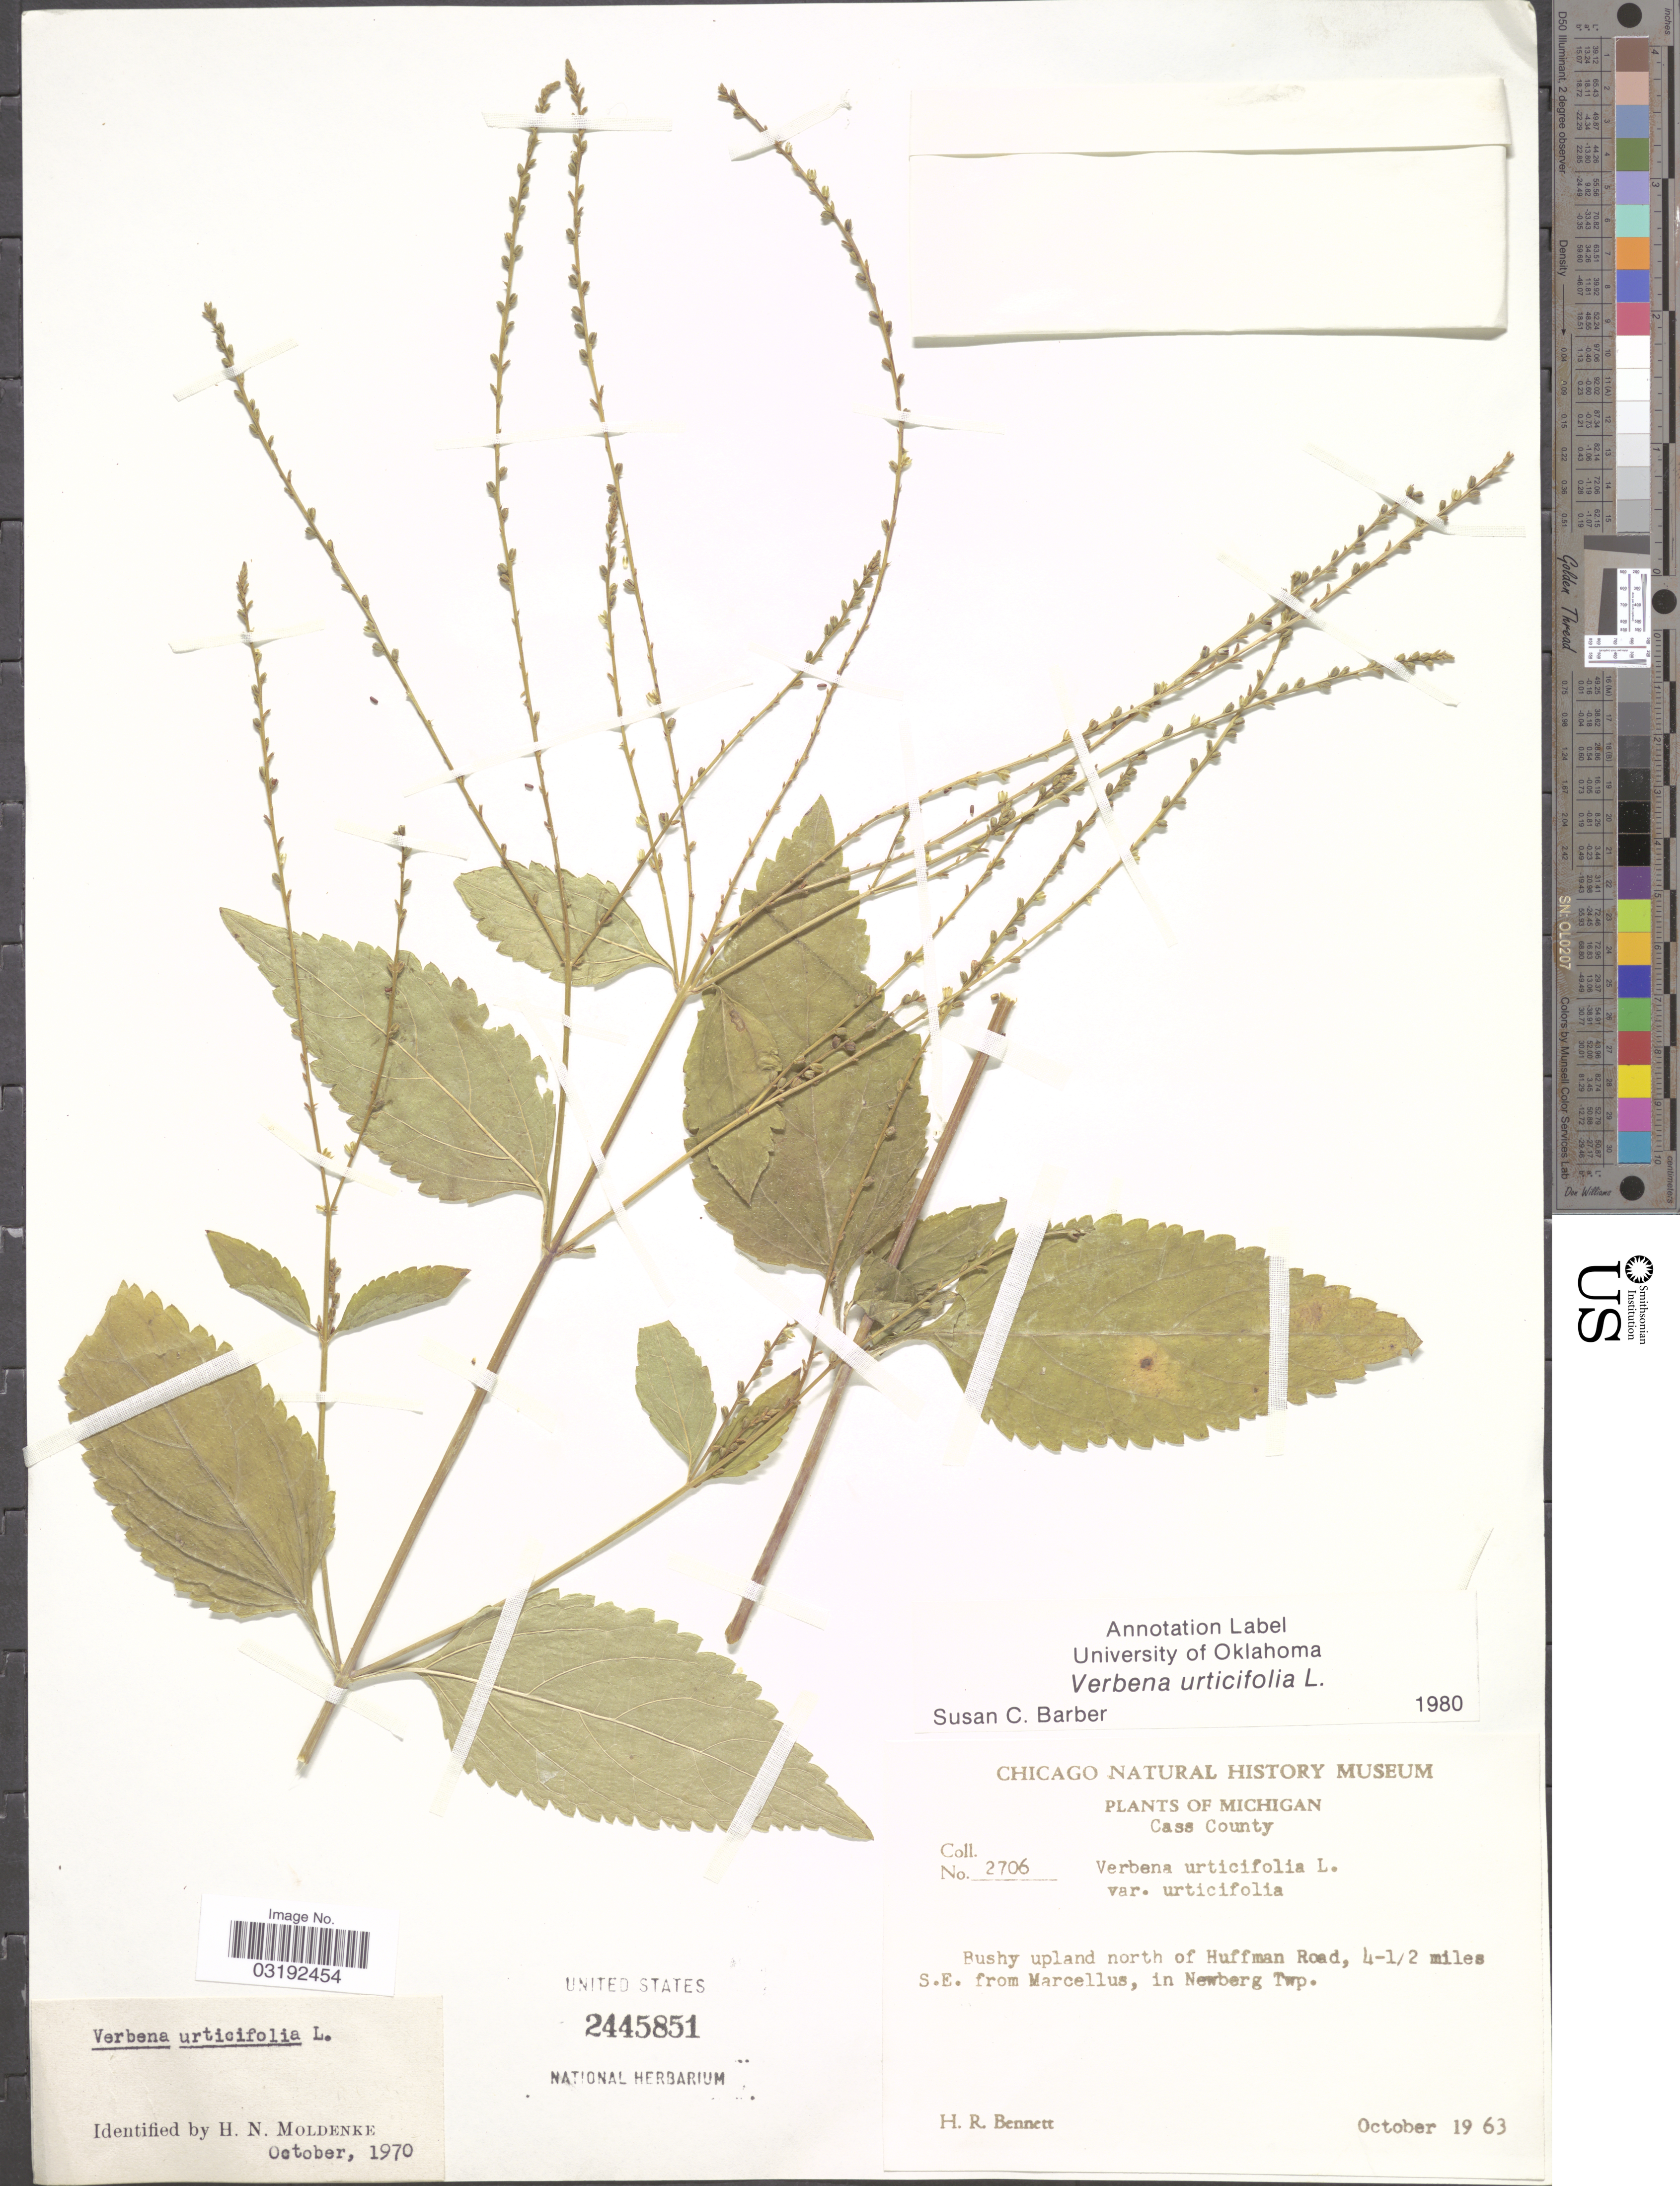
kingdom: Plantae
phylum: Tracheophyta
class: Magnoliopsida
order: Lamiales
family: Verbenaceae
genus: Verbena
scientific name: Verbena urticifolia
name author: L.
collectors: H. R. Bennett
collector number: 2706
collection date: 1963-10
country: United States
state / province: Michigan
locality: Cass County, Bushy upland north of Huffman Road, 4-½ miles S.E. from Marcellus, in Newberg Twp.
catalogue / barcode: US 2445851